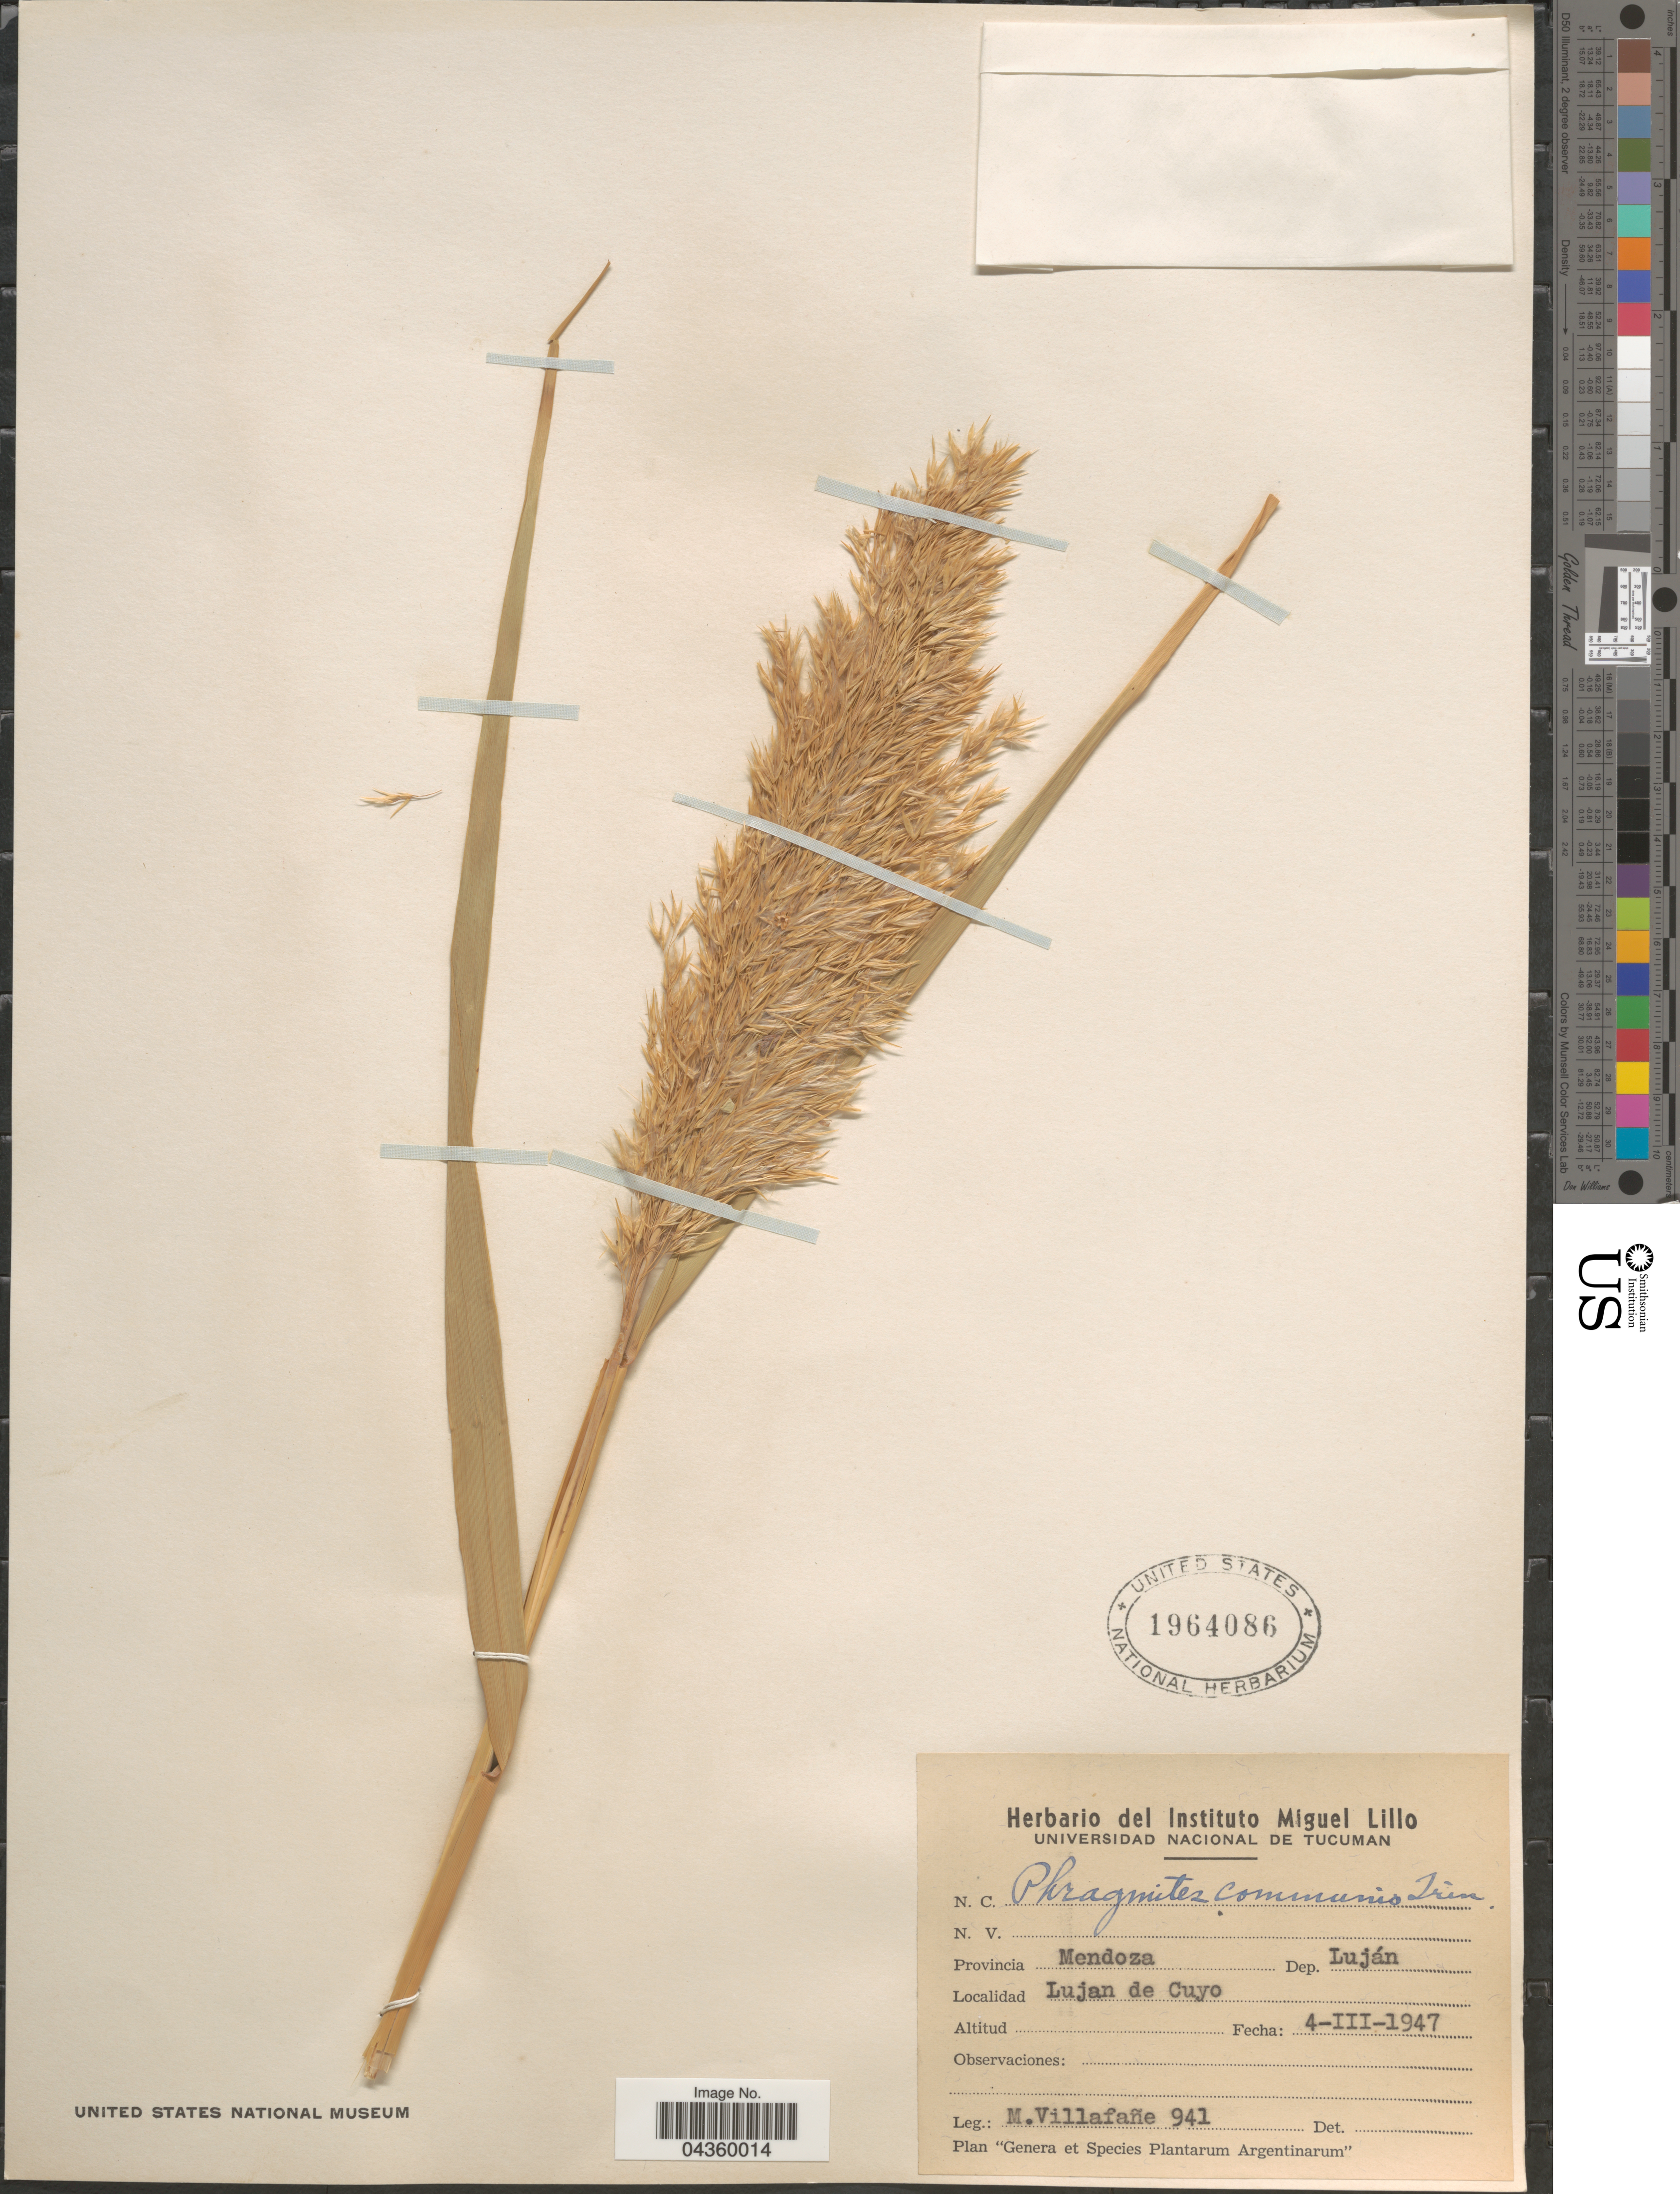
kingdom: Plantae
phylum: Tracheophyta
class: Liliopsida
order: Poales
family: Poaceae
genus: Phragmites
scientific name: Phragmites australis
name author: (Cav.) Trin. ex Steud.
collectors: M. Villafane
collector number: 941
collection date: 1947-03-04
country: Argentina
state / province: Mendoza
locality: Dep. Luján. Lujan de Cuyo.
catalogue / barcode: US 1964086